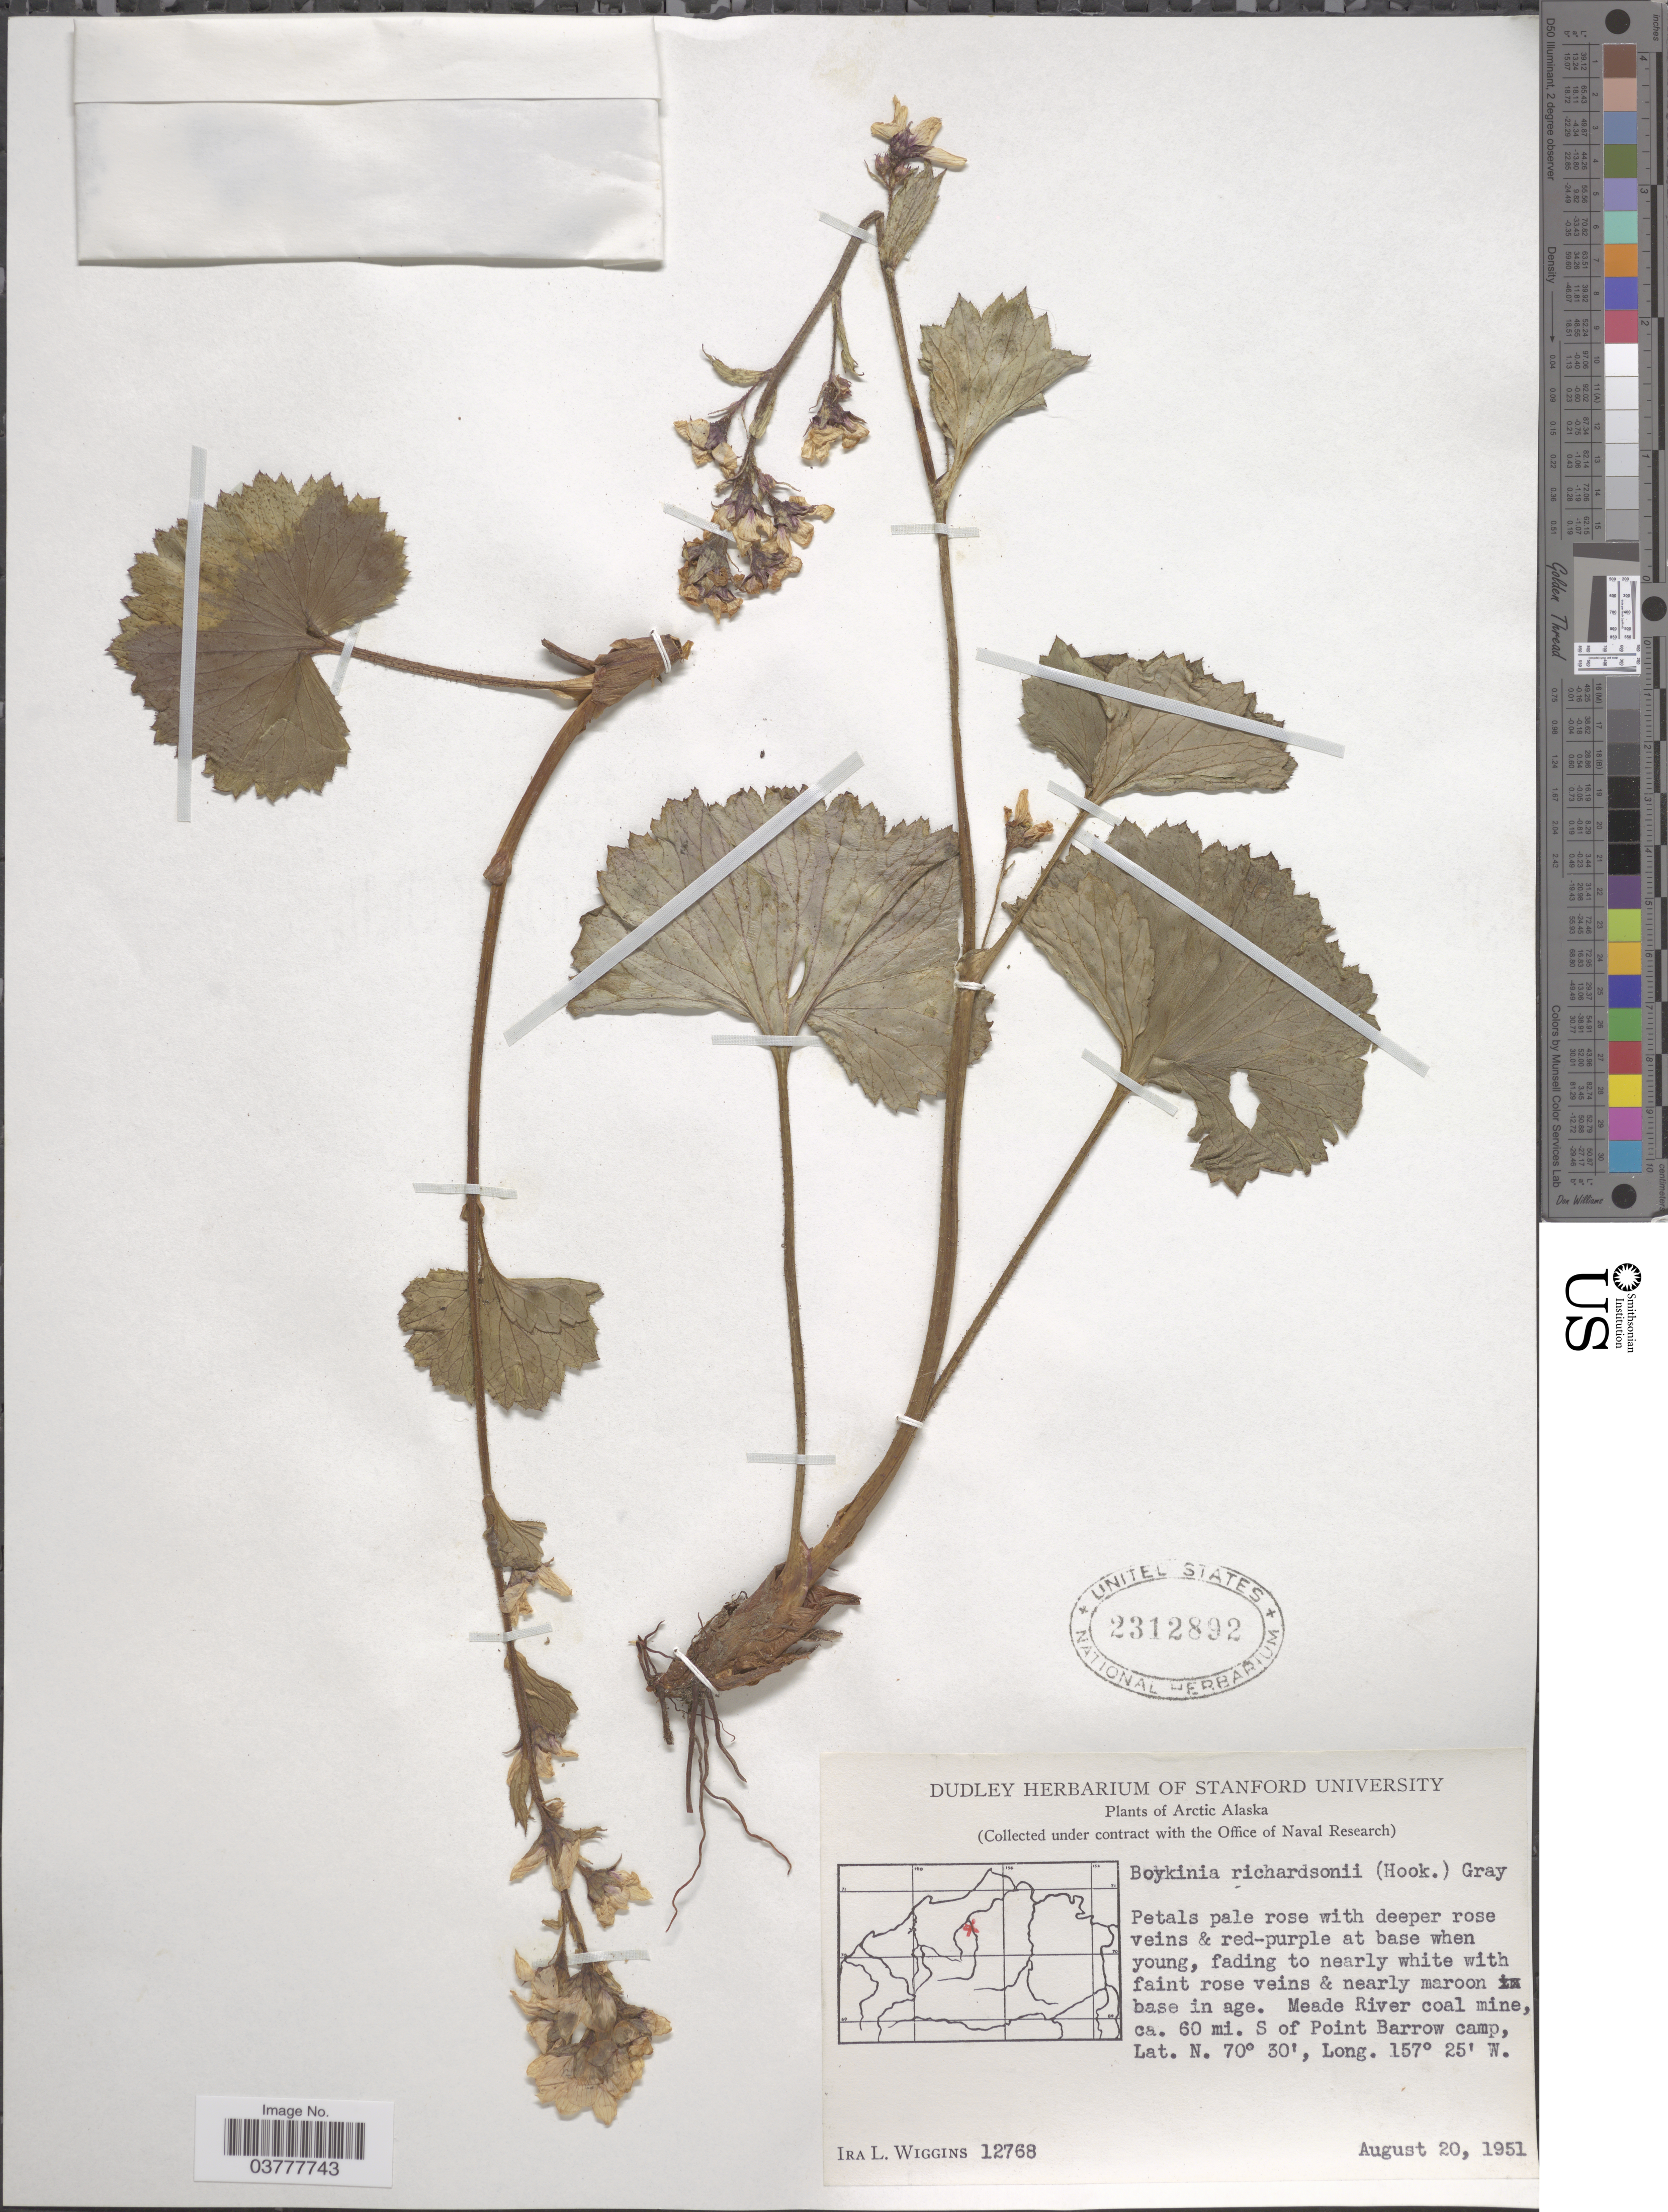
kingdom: Plantae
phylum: Tracheophyta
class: Magnoliopsida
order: Saxifragales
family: Saxifragaceae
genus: Boykinia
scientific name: Boykinia richardsonii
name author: (Hook.) A. Gray ex B.D. Jacks.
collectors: I. L. Wiggins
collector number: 12768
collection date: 1951-08-20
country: United States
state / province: Alaska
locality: Arctic Alaska. Meade River coal mine, ca. 60 mi. S of Point Barrow camp.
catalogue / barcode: US 2312892